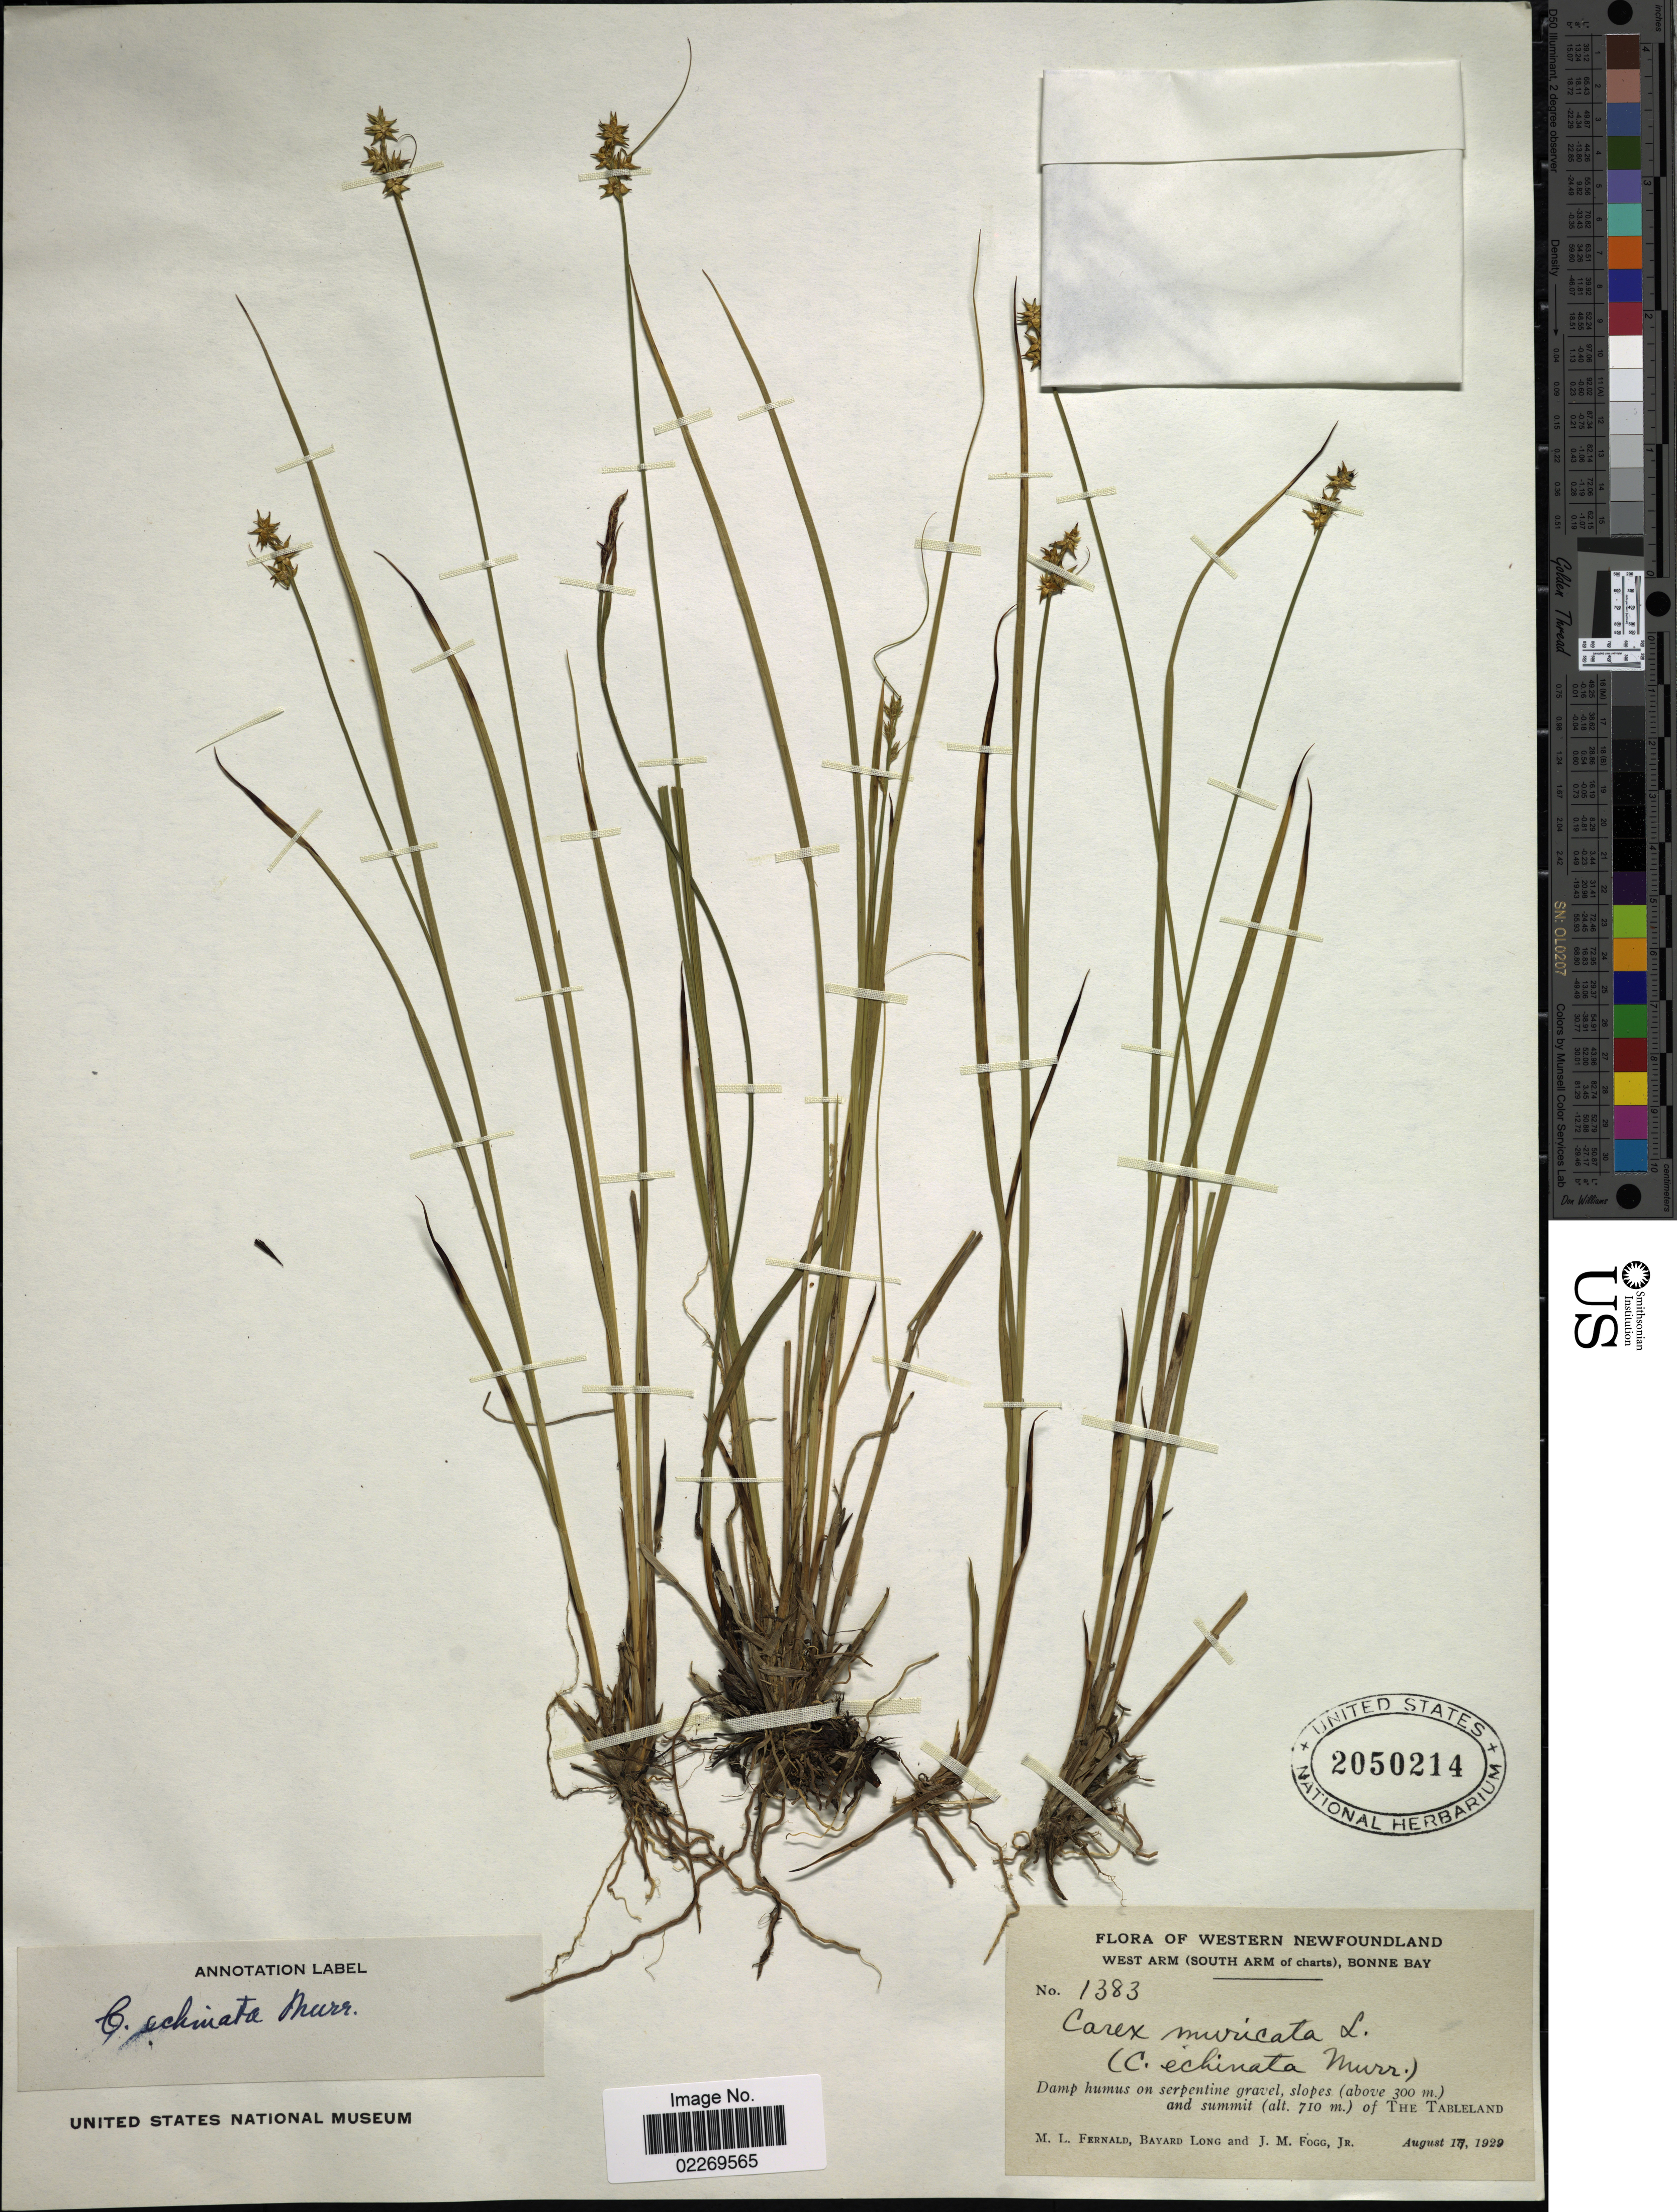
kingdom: Plantae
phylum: Tracheophyta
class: Liliopsida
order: Poales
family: Cyperaceae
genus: Carex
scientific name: Carex echinata subsp. echinata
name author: Murray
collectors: M. L. Fernald, B. Long & J. Fogg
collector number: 1383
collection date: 1929-08-17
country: Canada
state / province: Newfoundland and Labrador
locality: Western newfoundland, Slopes and summit of the Tableland, West Arm (south Arm and charts) Bonne Bay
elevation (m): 300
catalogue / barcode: US 2050214